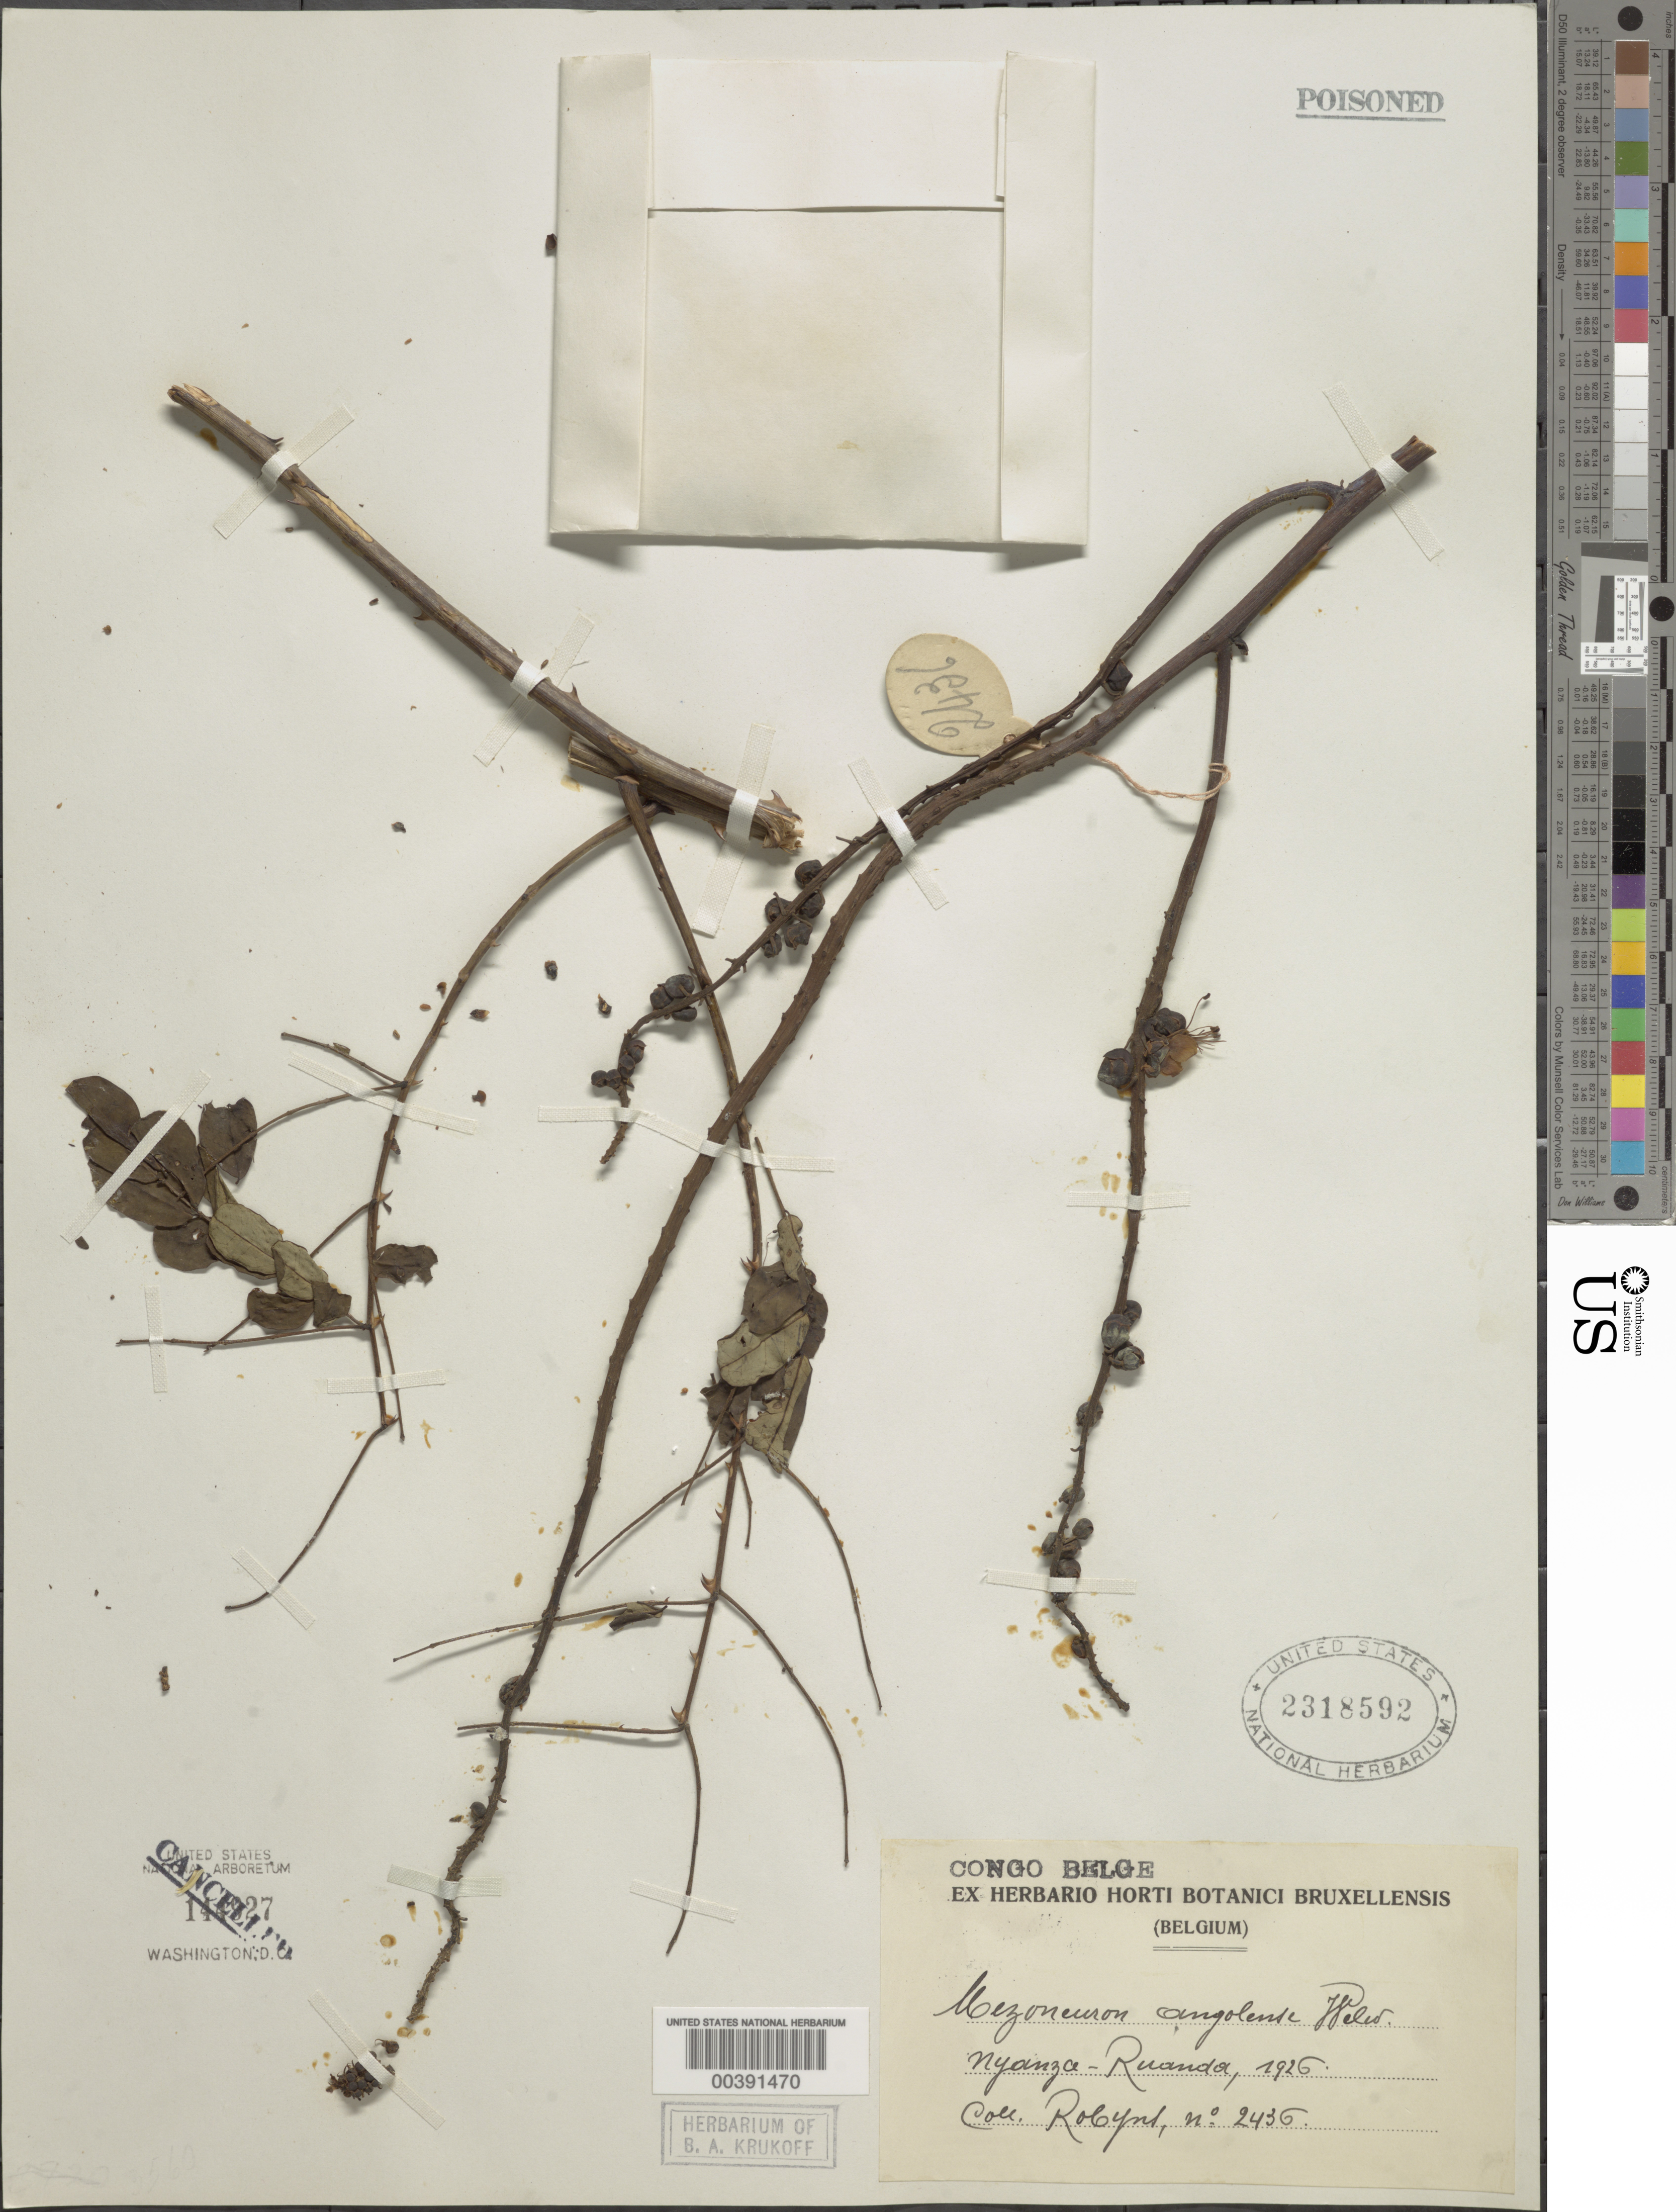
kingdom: Plantae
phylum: Tracheophyta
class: Magnoliopsida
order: Fabales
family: Fabaceae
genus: Mezoneuron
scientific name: Mezoneuron angolense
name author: Oliv.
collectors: F. Robyns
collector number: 2436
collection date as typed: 1926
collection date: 1926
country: Rwanda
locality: Nyanza - Rwanda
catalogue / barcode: US 2318592